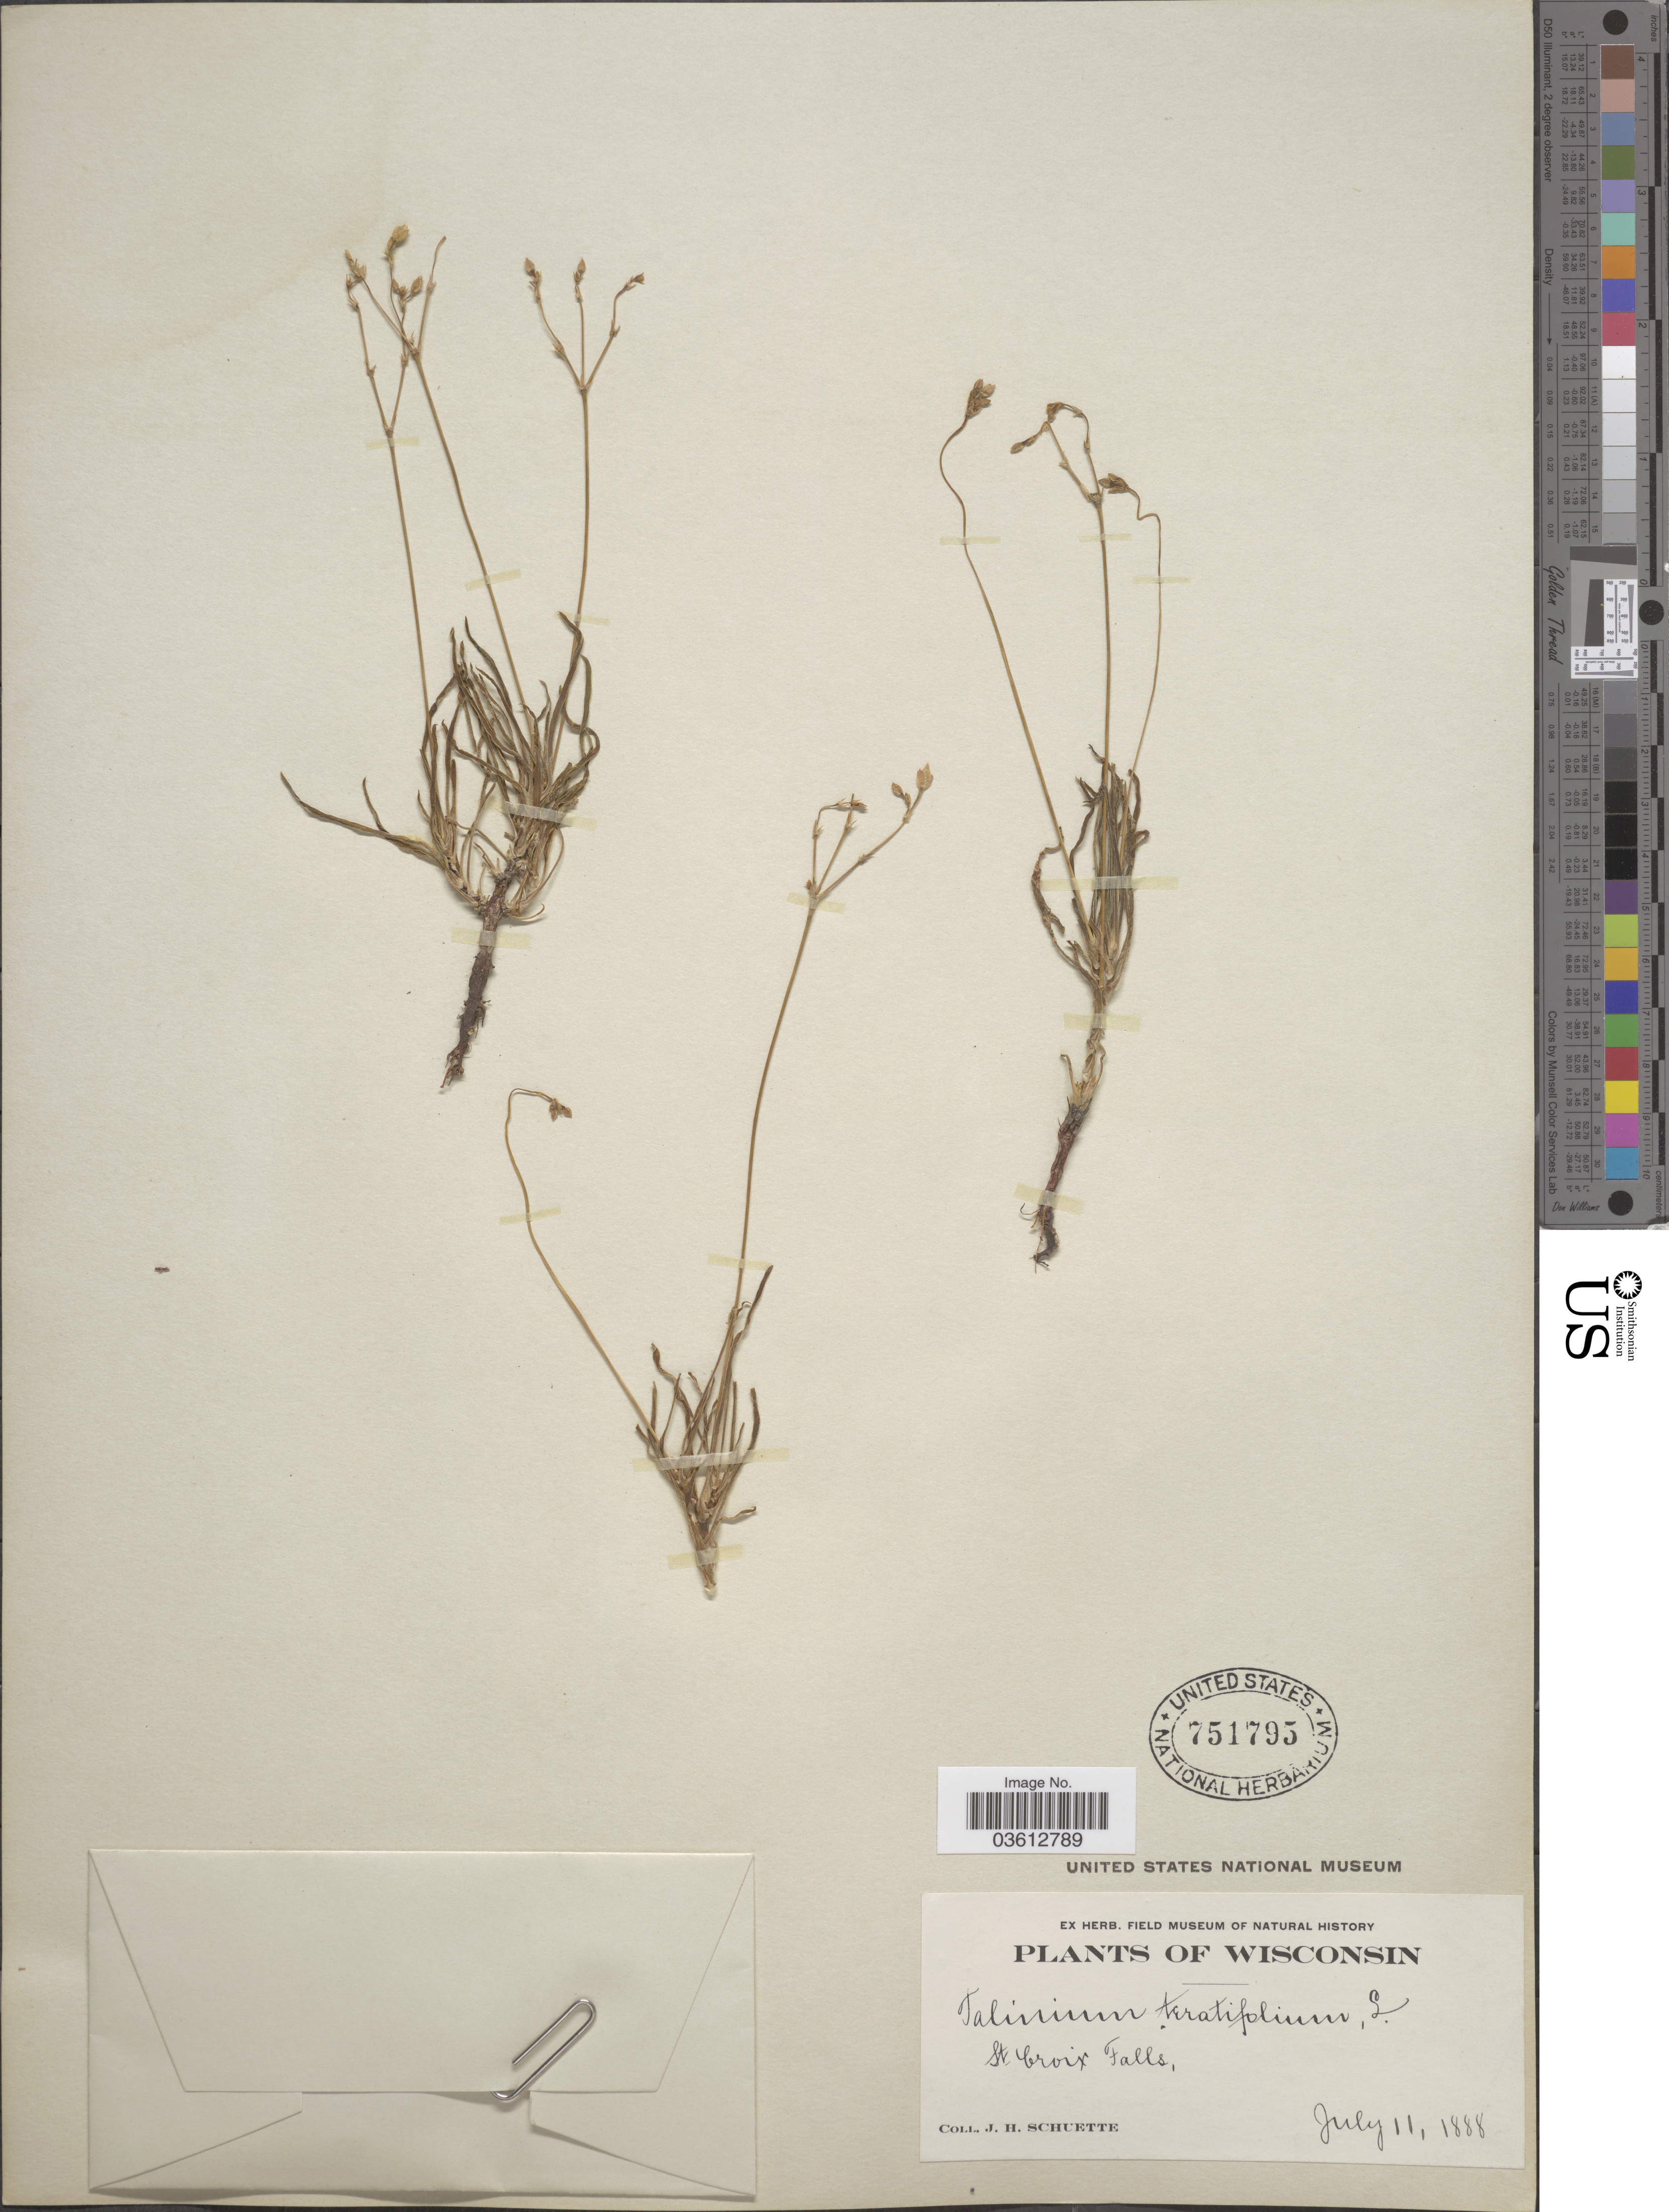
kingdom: Plantae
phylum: Tracheophyta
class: Magnoliopsida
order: Caryophyllales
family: Talinaceae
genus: Talinum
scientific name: Talinum rugospermum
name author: Holz.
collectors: J. H. Schuette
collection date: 1888-07-11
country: United States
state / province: Wisconsin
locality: St. Croix Falls.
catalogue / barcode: US 751795